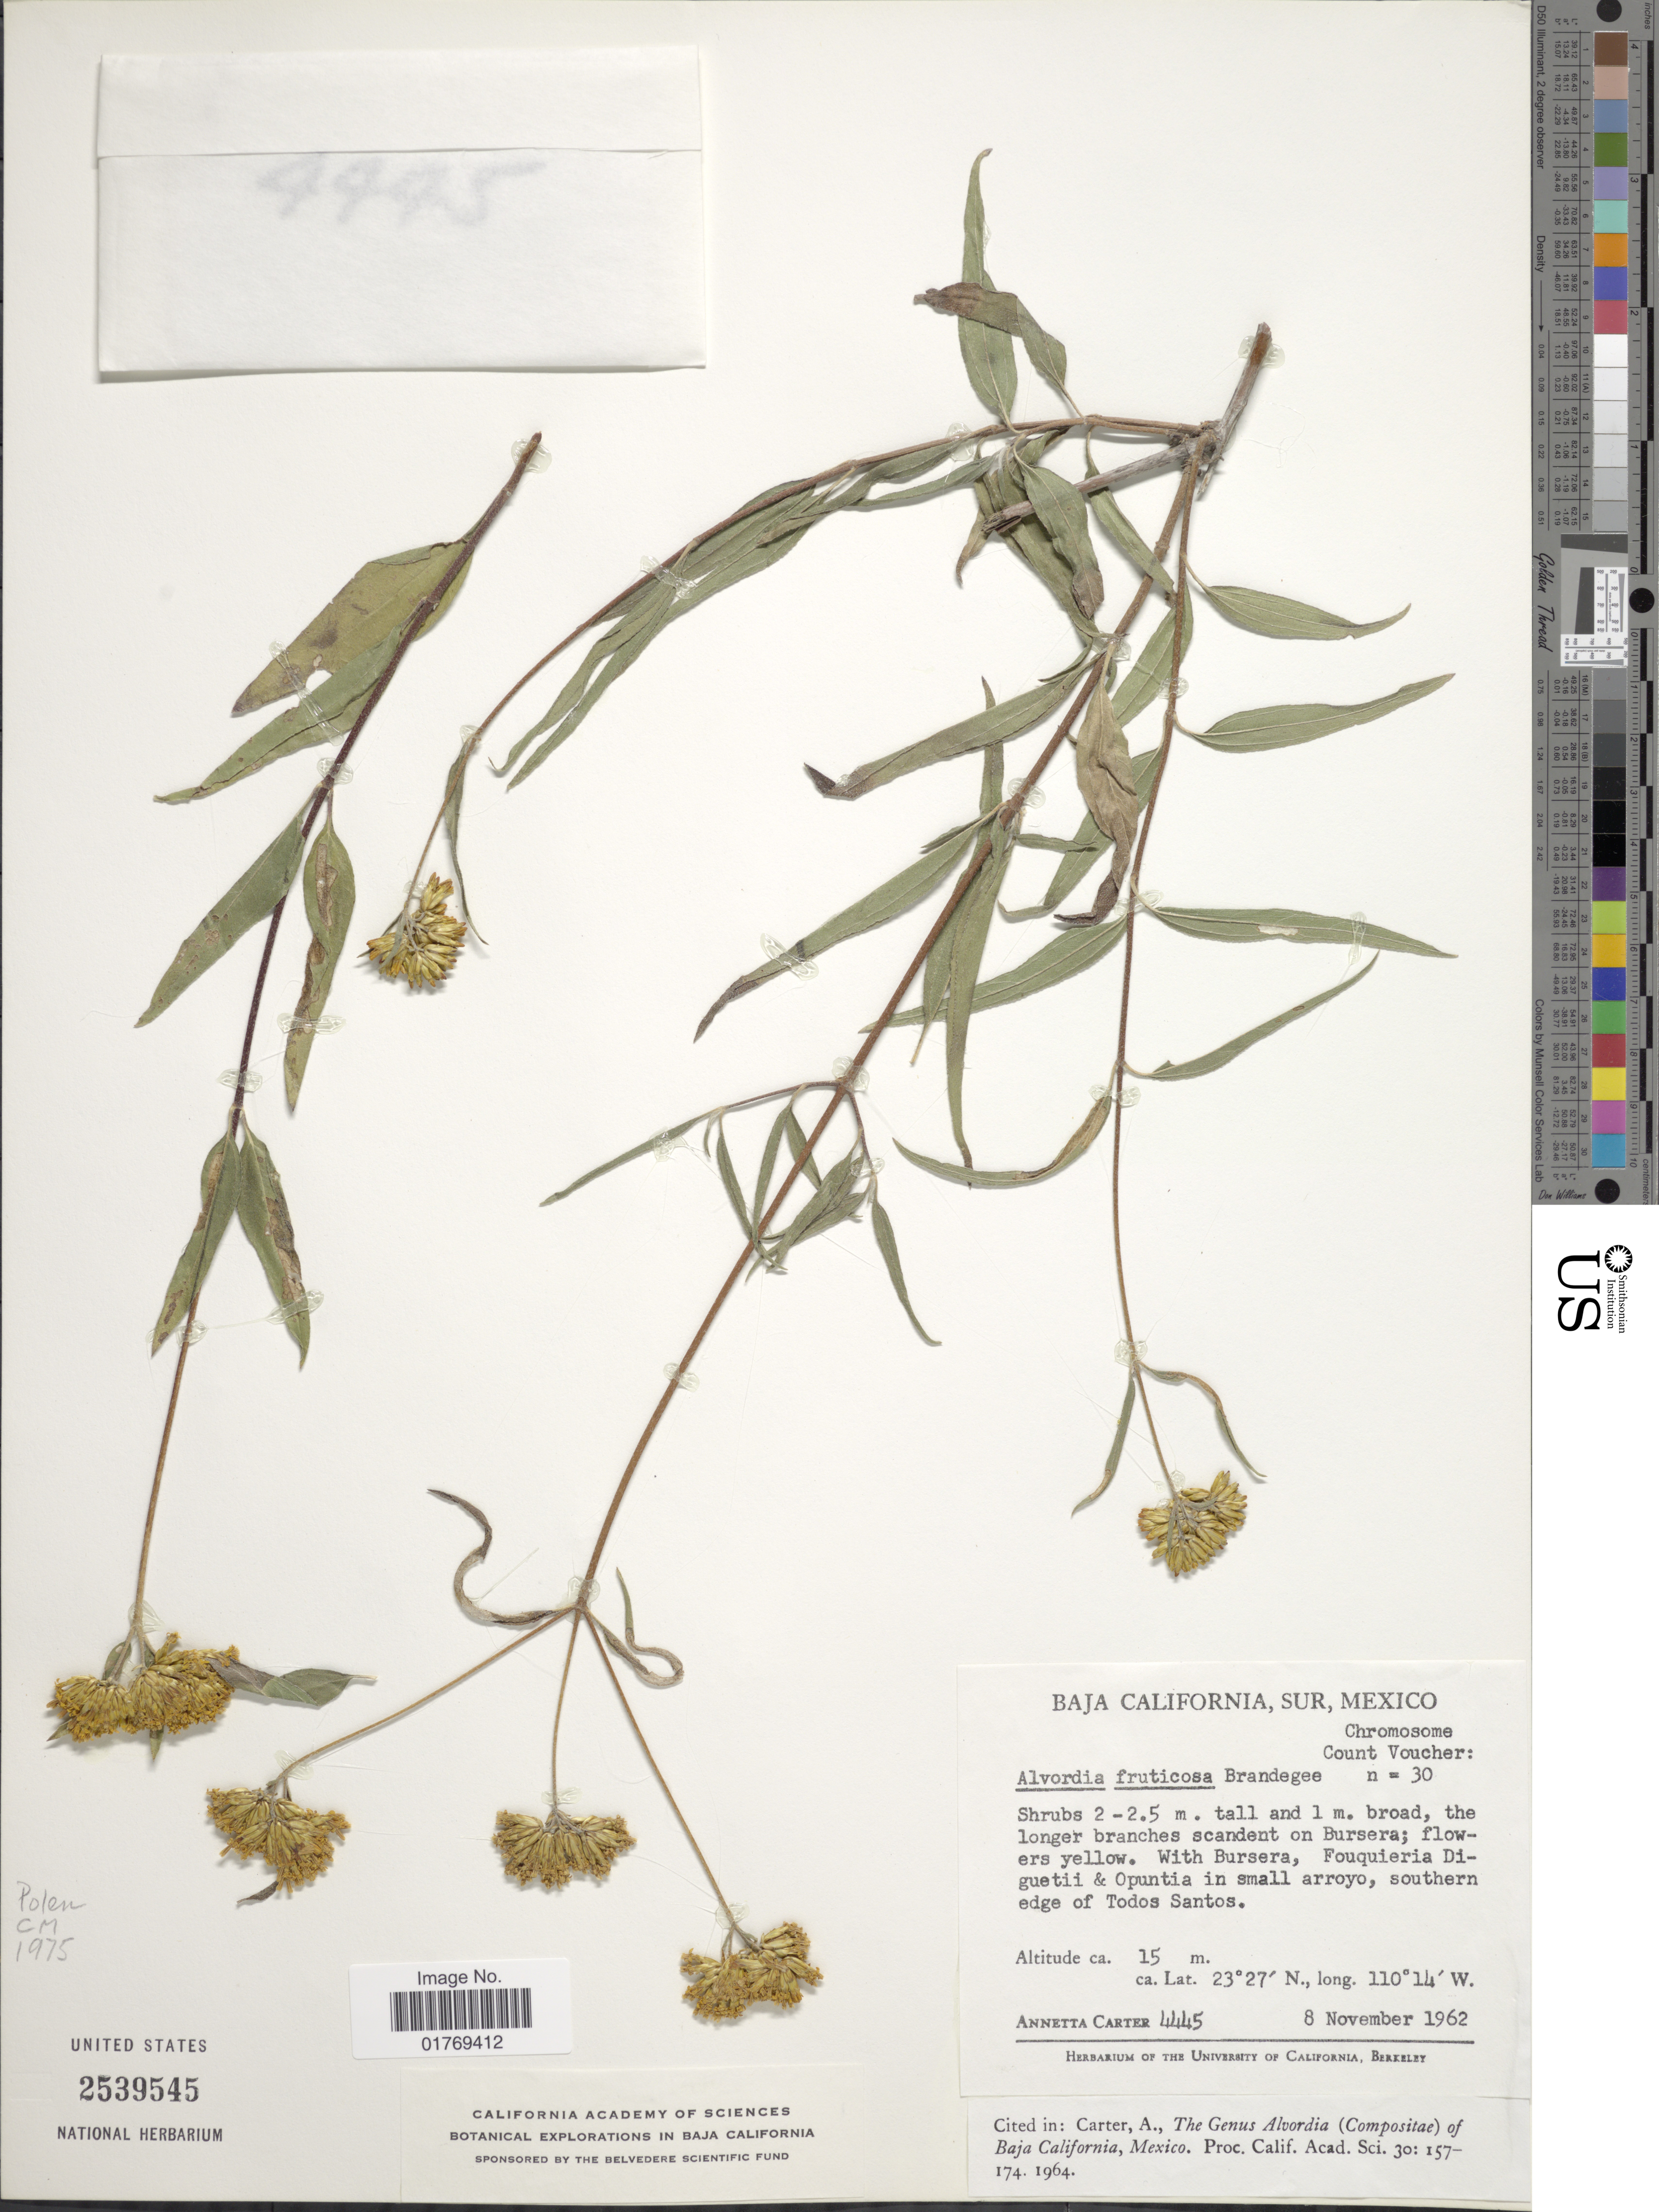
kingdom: Plantae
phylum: Tracheophyta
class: Magnoliopsida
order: Asterales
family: Asteraceae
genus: Alvordia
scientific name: Alvordia fruticosa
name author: Brandegee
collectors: A. Carter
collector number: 4445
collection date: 1962-11-08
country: Mexico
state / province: Baja California Sur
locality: Foquieria Diguetii & Opuntia in small arroyo, southern edge of Todos Santos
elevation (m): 15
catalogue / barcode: US 2539545